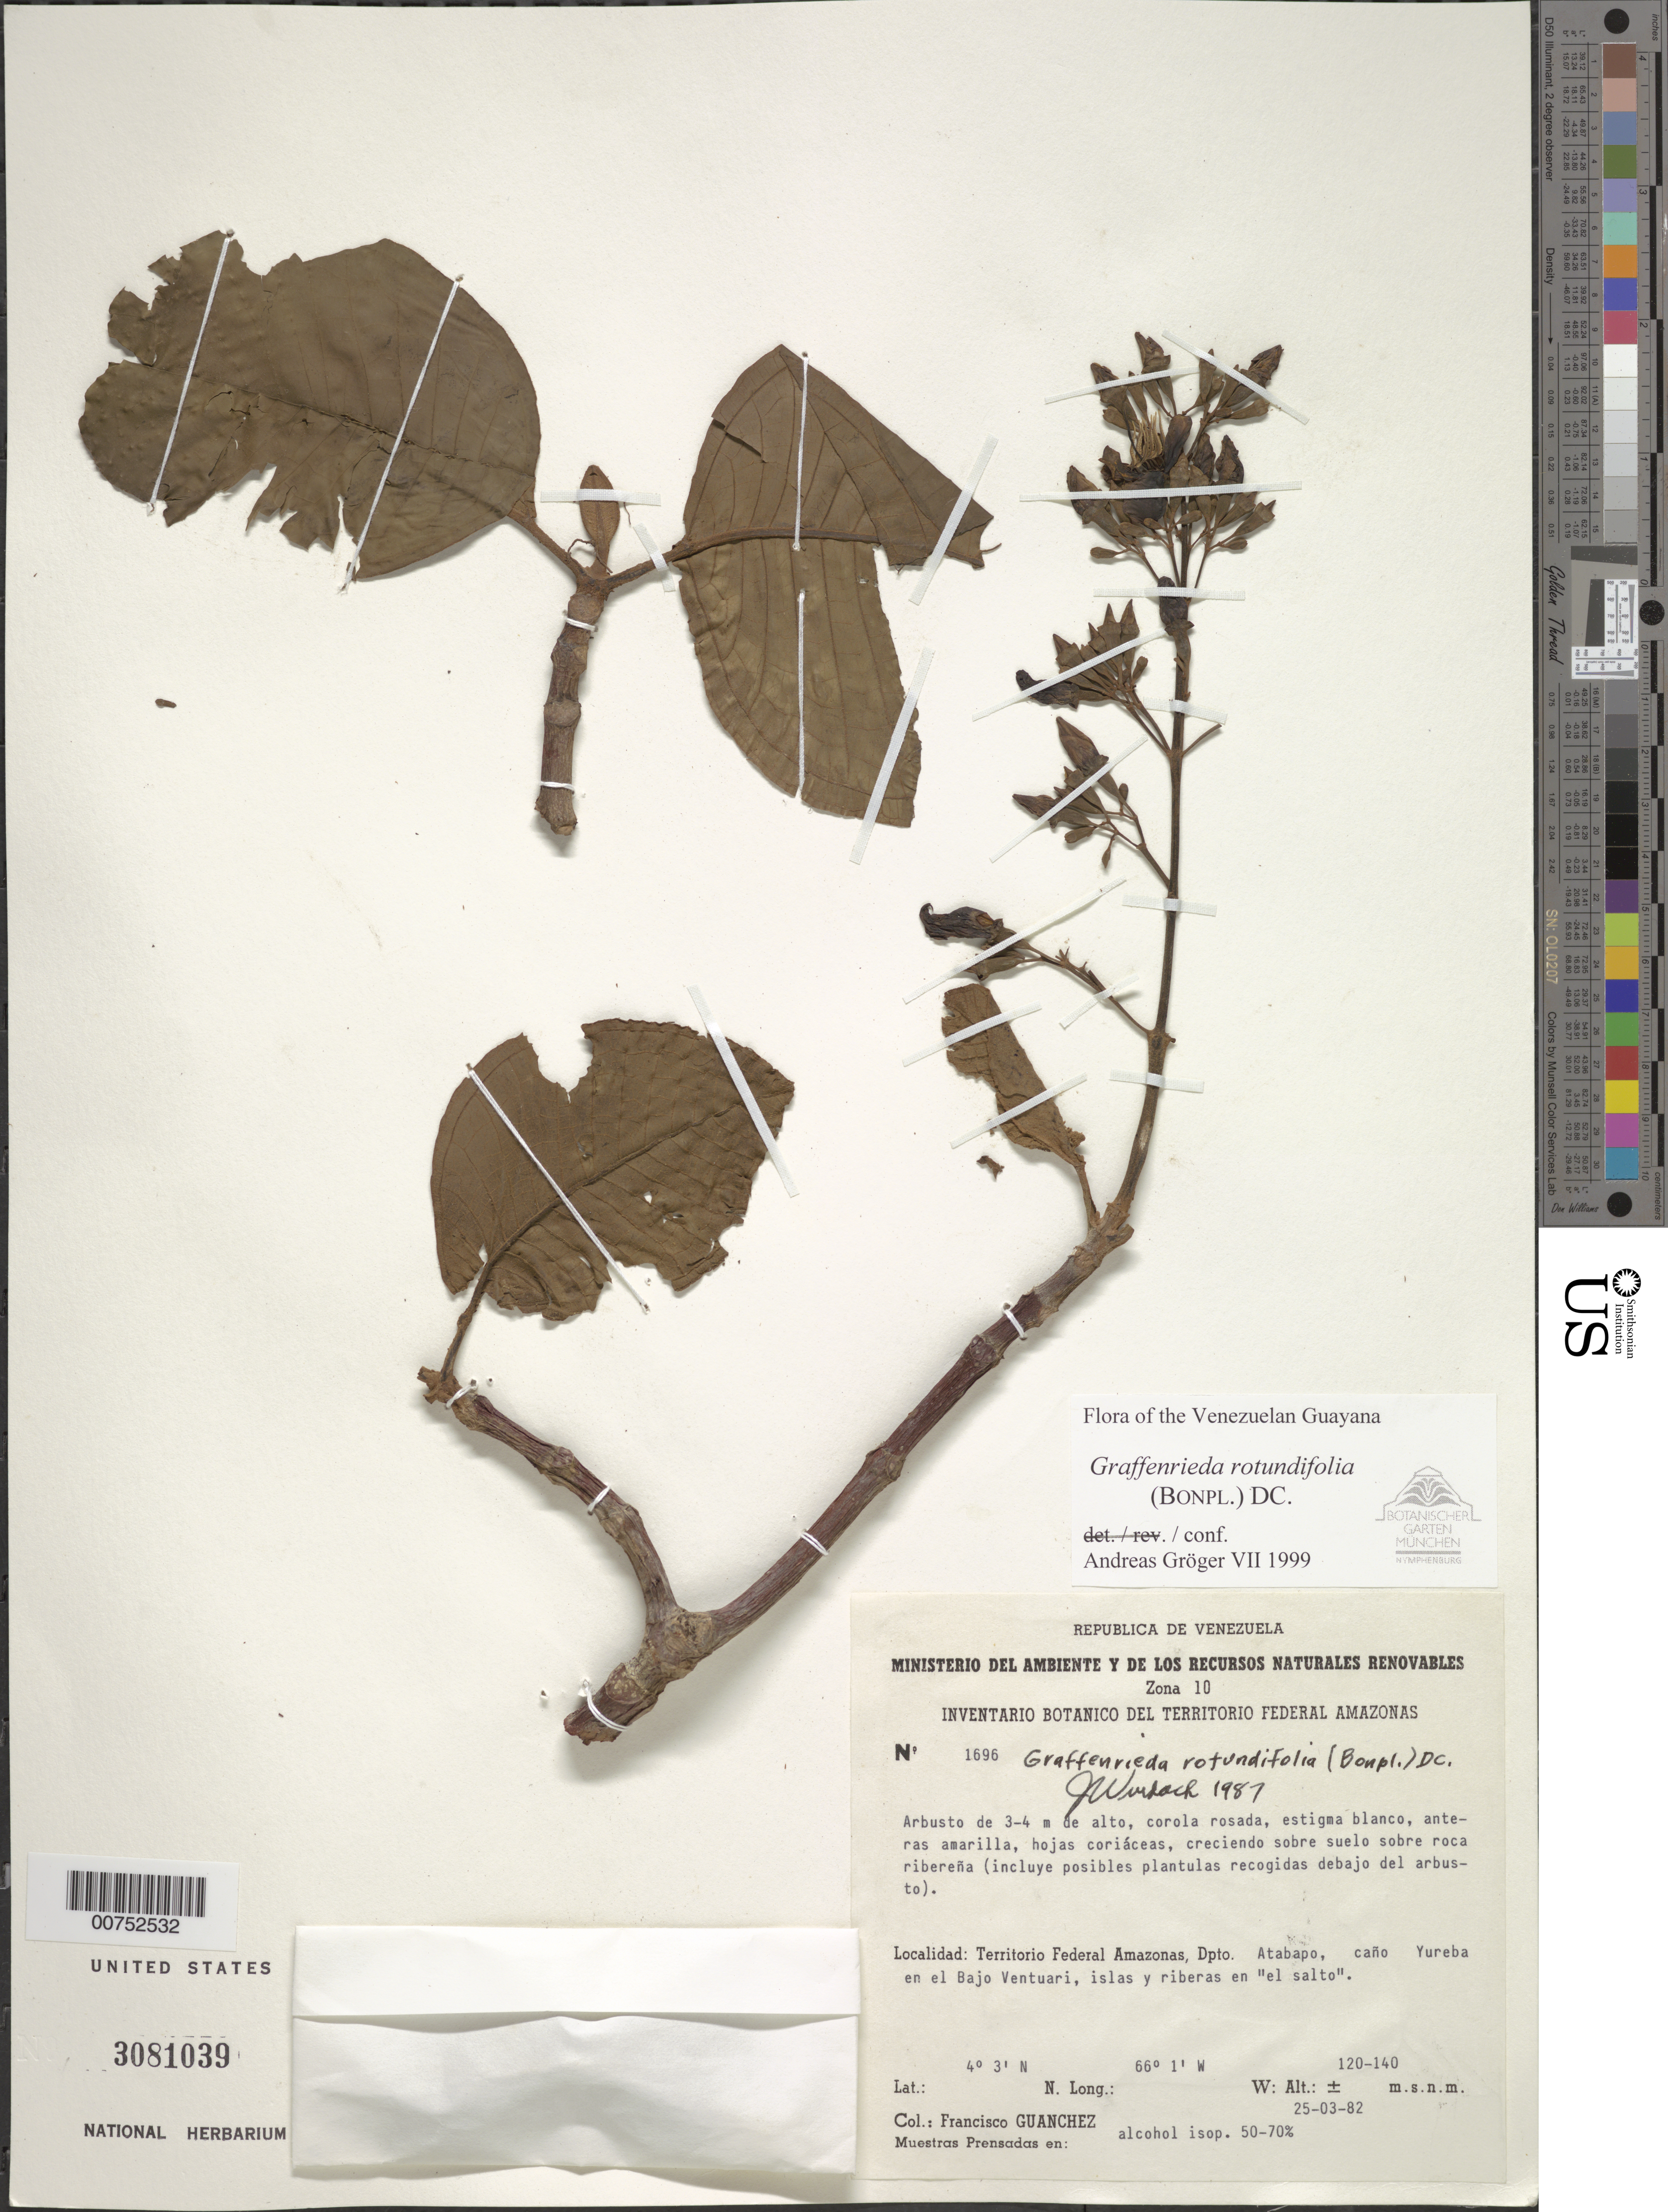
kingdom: Plantae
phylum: Tracheophyta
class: Magnoliopsida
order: Myrtales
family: Melastomataceae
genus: Graffenrieda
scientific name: Graffenrieda rotundifolia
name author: (Bonpl.) DC.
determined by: Gröger, A.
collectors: F. Guánchez M.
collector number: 1696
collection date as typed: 25-Mar-82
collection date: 1982-03-25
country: Venezuela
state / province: Amazonas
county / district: Atabapo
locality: Caño Yureba, en Bajo Venturari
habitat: Creciendo sobre suelo sobre roca riberena (incluye posible, plantulas recogidas debajo del arbusto)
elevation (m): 120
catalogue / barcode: US 3081039